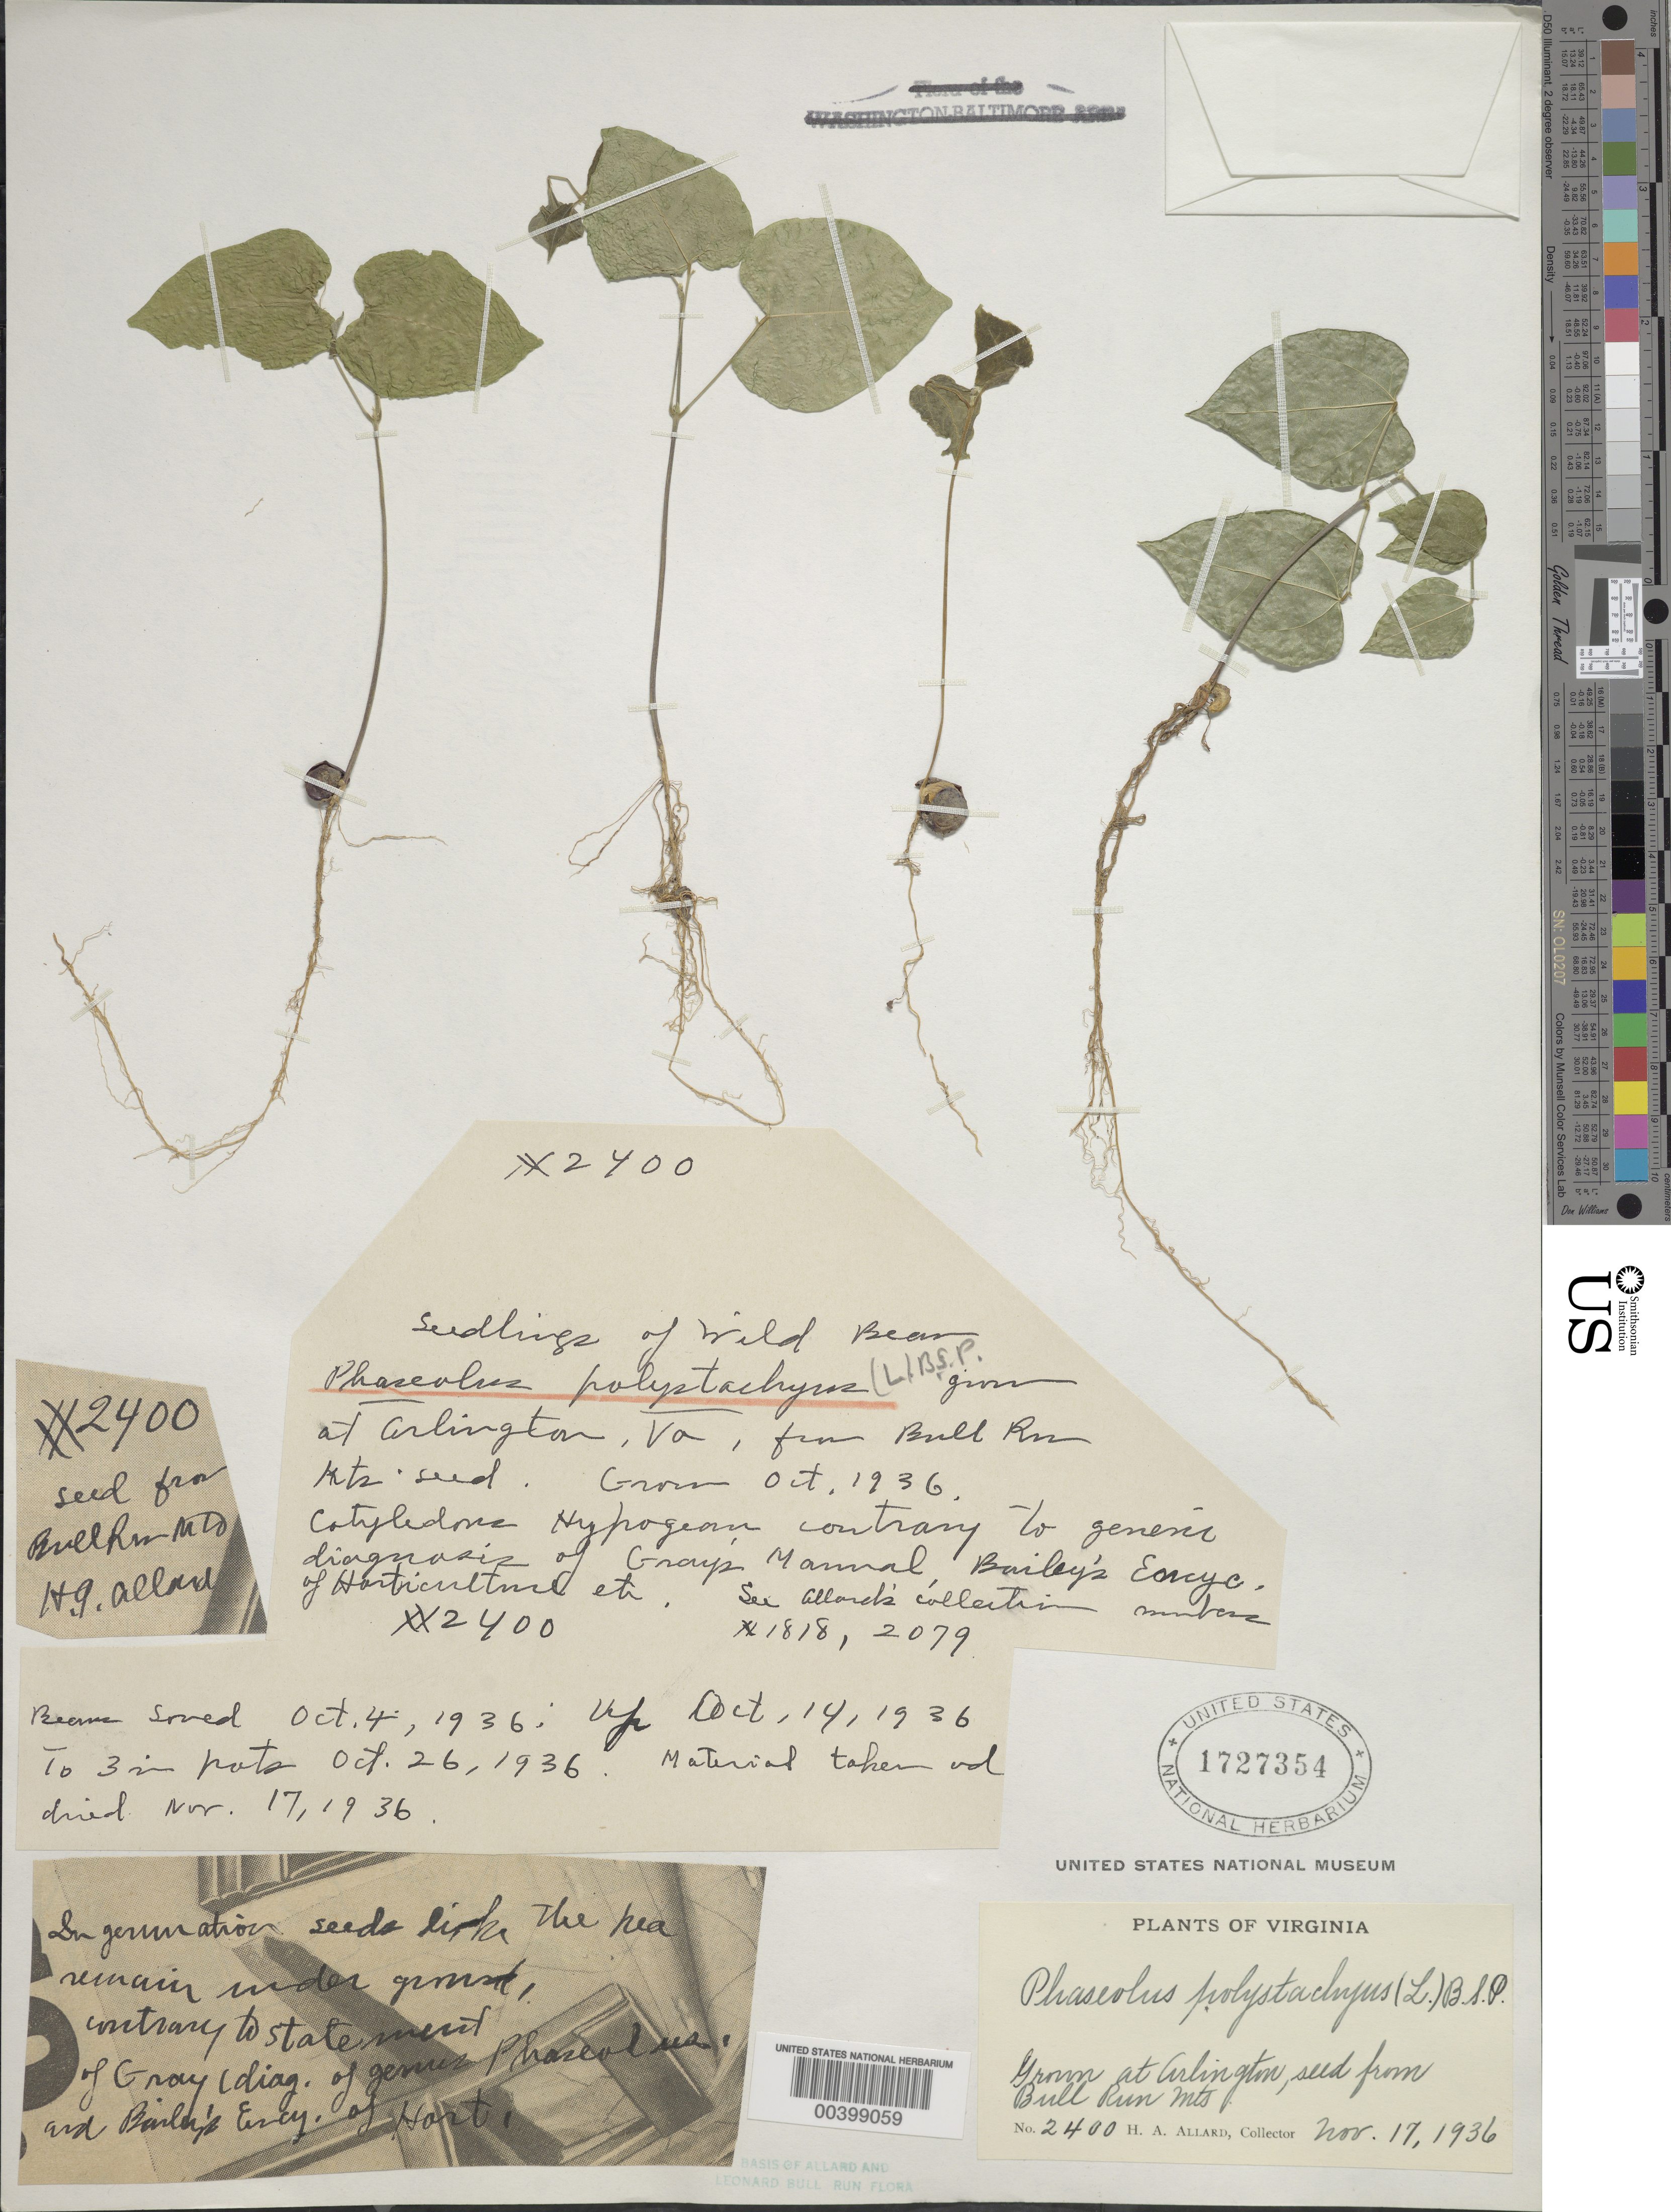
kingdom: Plantae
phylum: Tracheophyta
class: Magnoliopsida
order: Fabales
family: Fabaceae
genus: Phaseolus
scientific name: Phaseolus polystachios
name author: (L.) Britton, Stearns & Poggenb.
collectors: H. A. Allard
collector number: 2400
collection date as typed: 17 Nov 1936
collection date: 1936-11-17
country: United States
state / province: Virginia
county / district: Arlington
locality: Arlington, sprouted from Bull Run Seed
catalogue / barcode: US 1727354